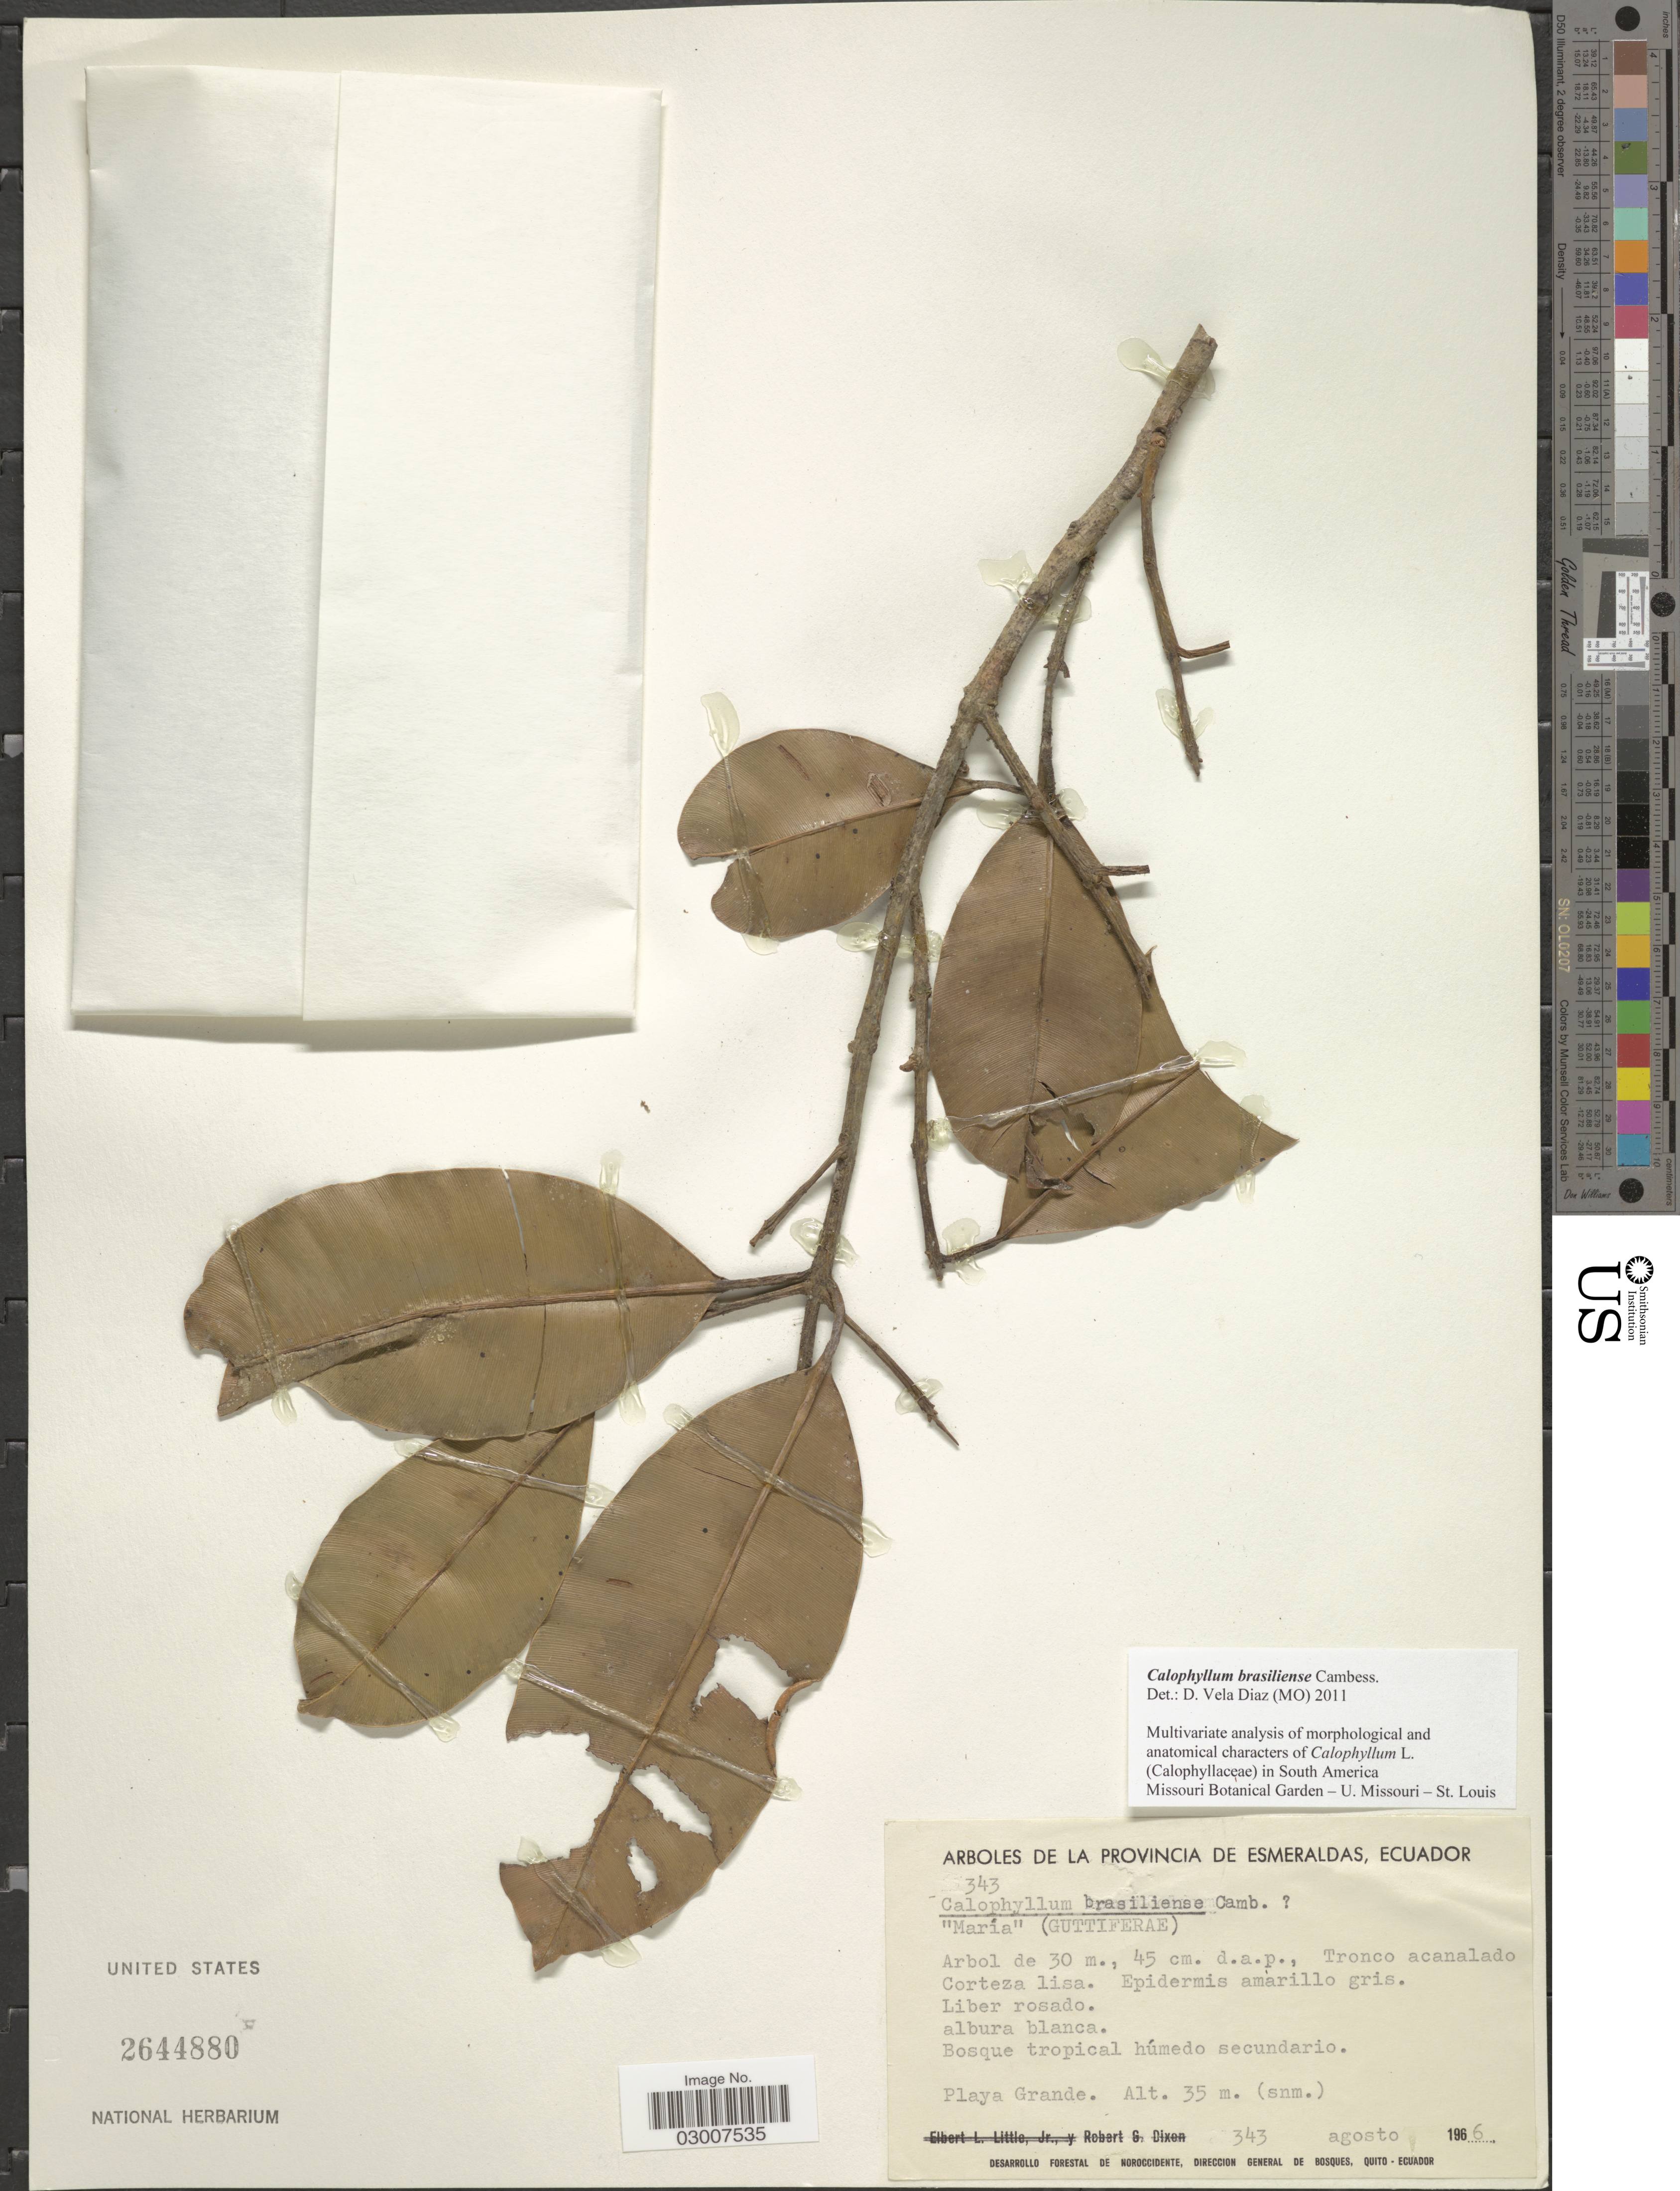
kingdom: Plantae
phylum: Tracheophyta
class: Magnoliopsida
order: Malpighiales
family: Calophyllaceae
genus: Calophyllum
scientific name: Calophyllum brasiliense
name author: Cambess.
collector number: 343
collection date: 1966-08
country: Ecuador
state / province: Esmeraldas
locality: Playa Grande.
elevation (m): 35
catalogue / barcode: US 2644880